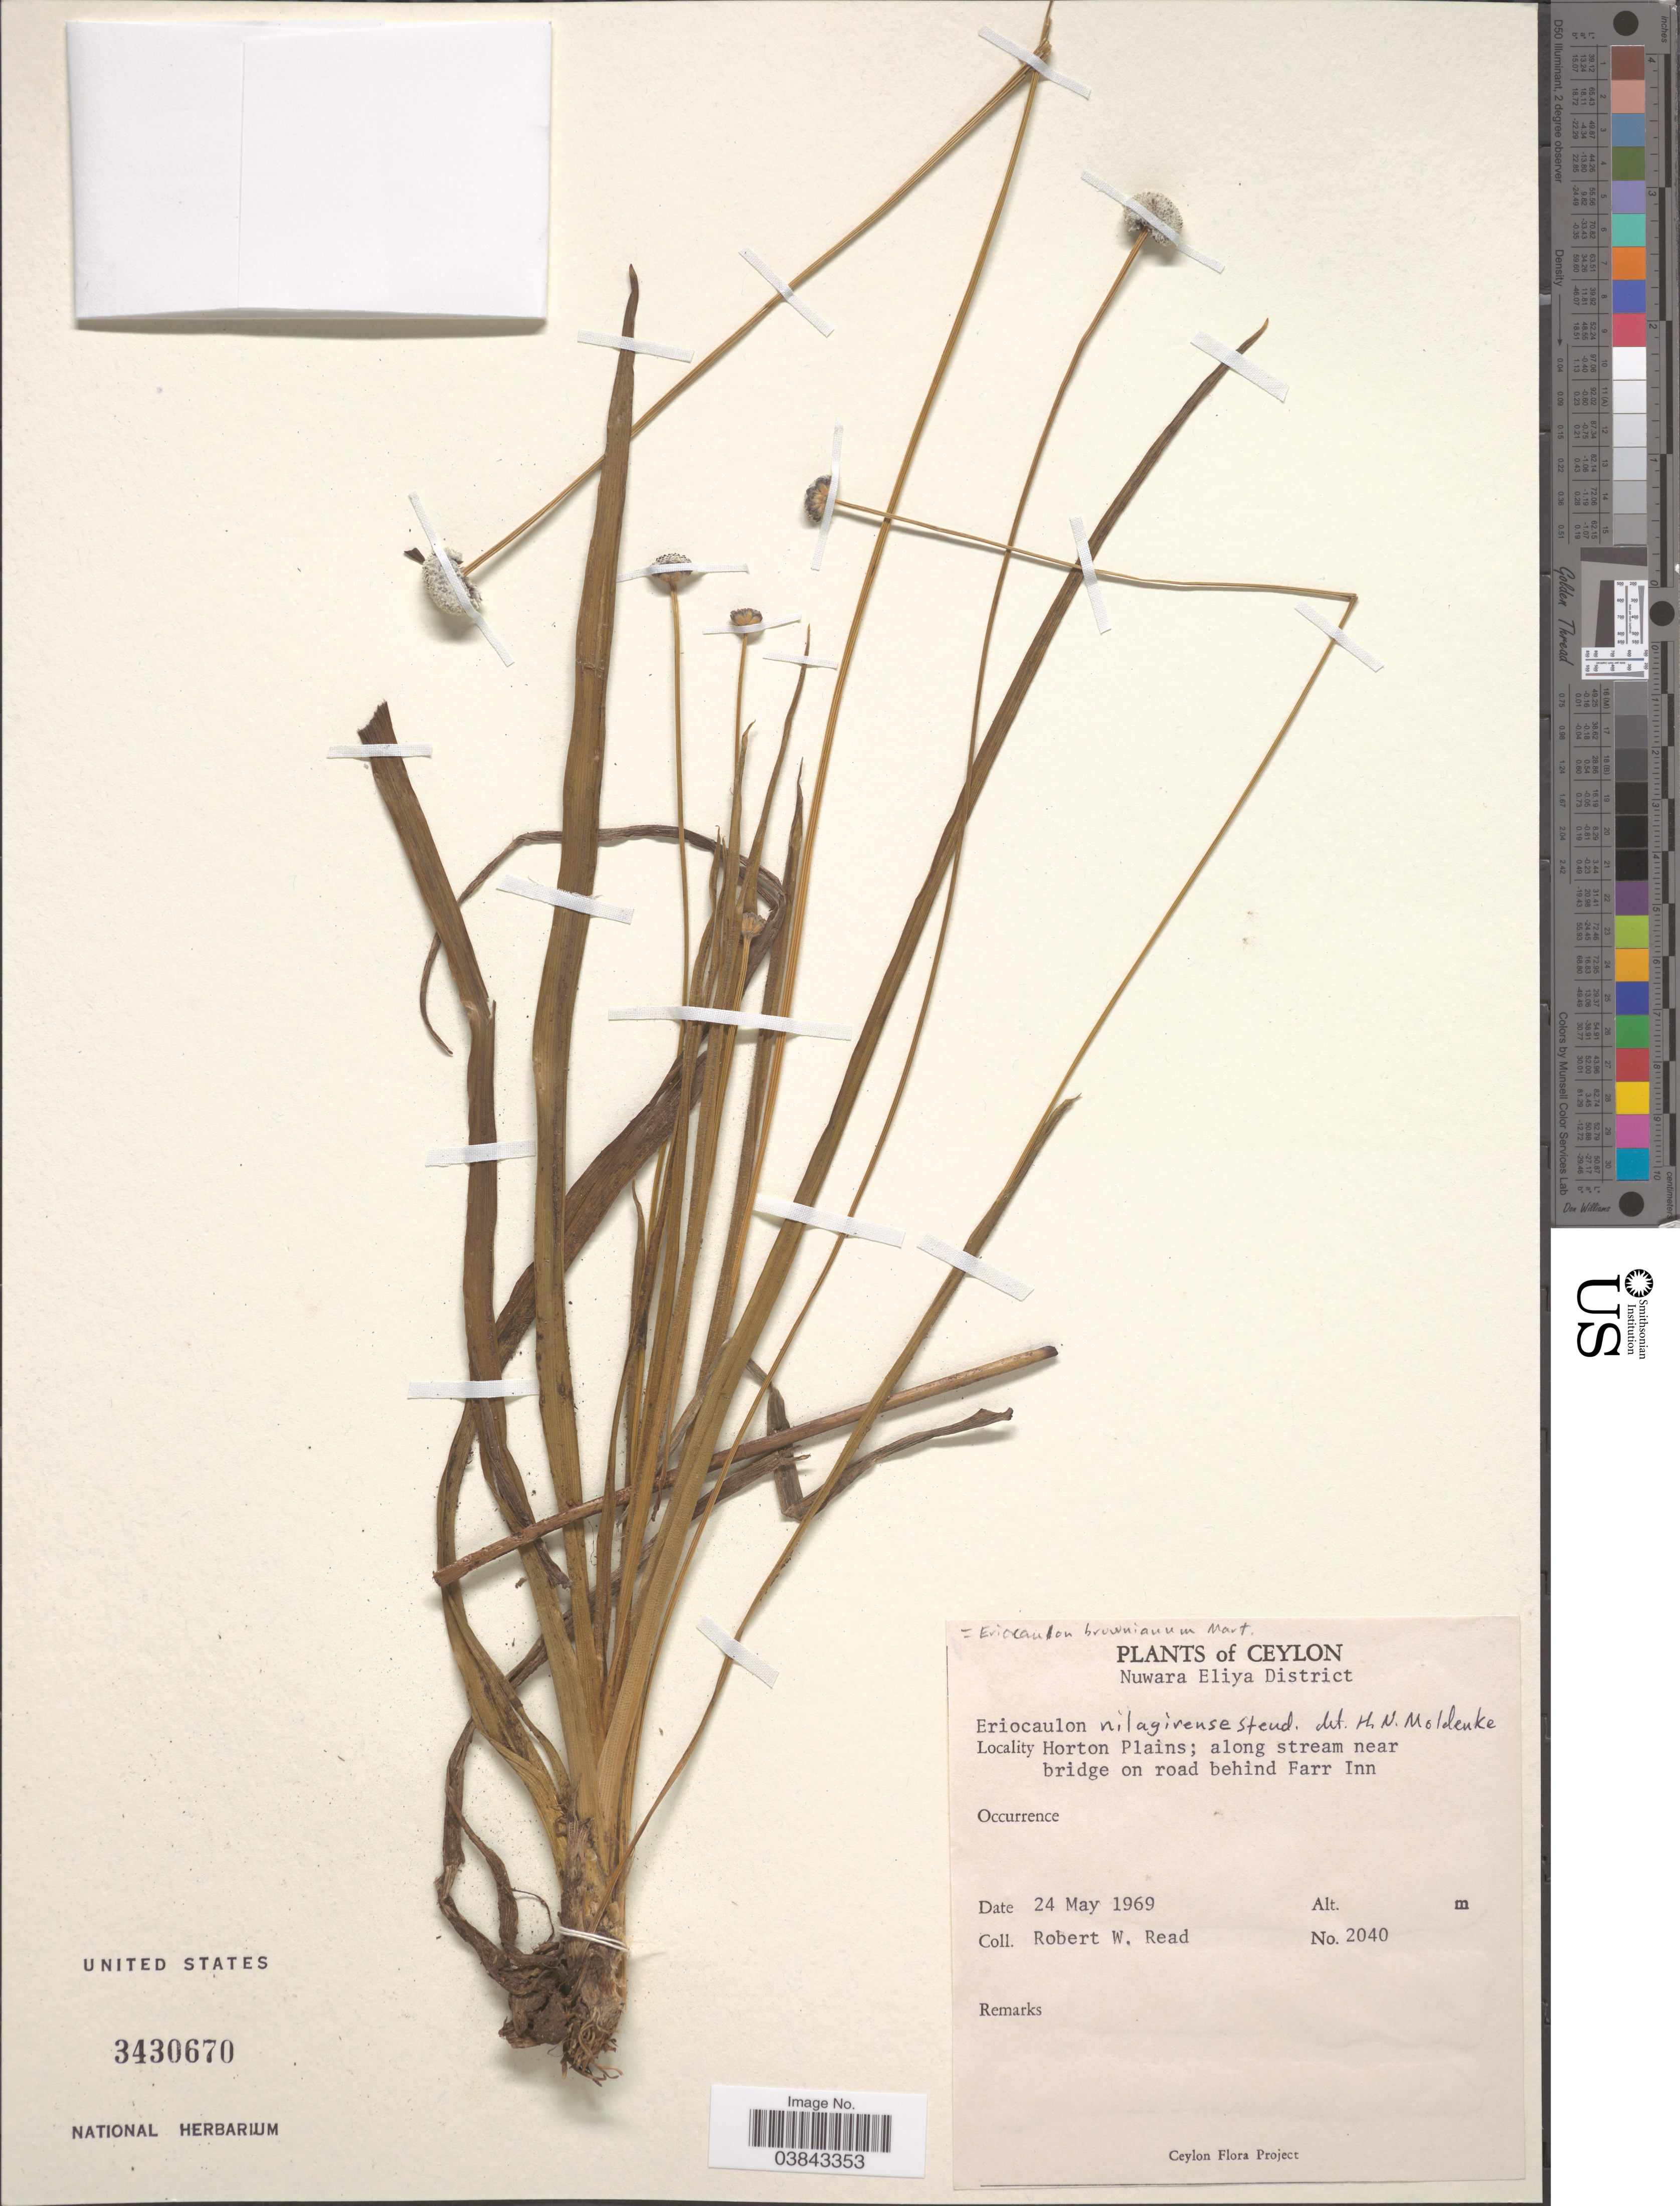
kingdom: Plantae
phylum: Tracheophyta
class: Liliopsida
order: Poales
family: Eriocaulaceae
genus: Eriocaulon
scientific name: Eriocaulon brownianum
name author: Mart.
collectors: R. W. Read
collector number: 2040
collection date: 1969-05-24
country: Sri Lanka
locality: Ceylon. Nuwara Eliya District. Horton Plains; along stream near bridge on road behind Farr Inn.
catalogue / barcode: US 3430670